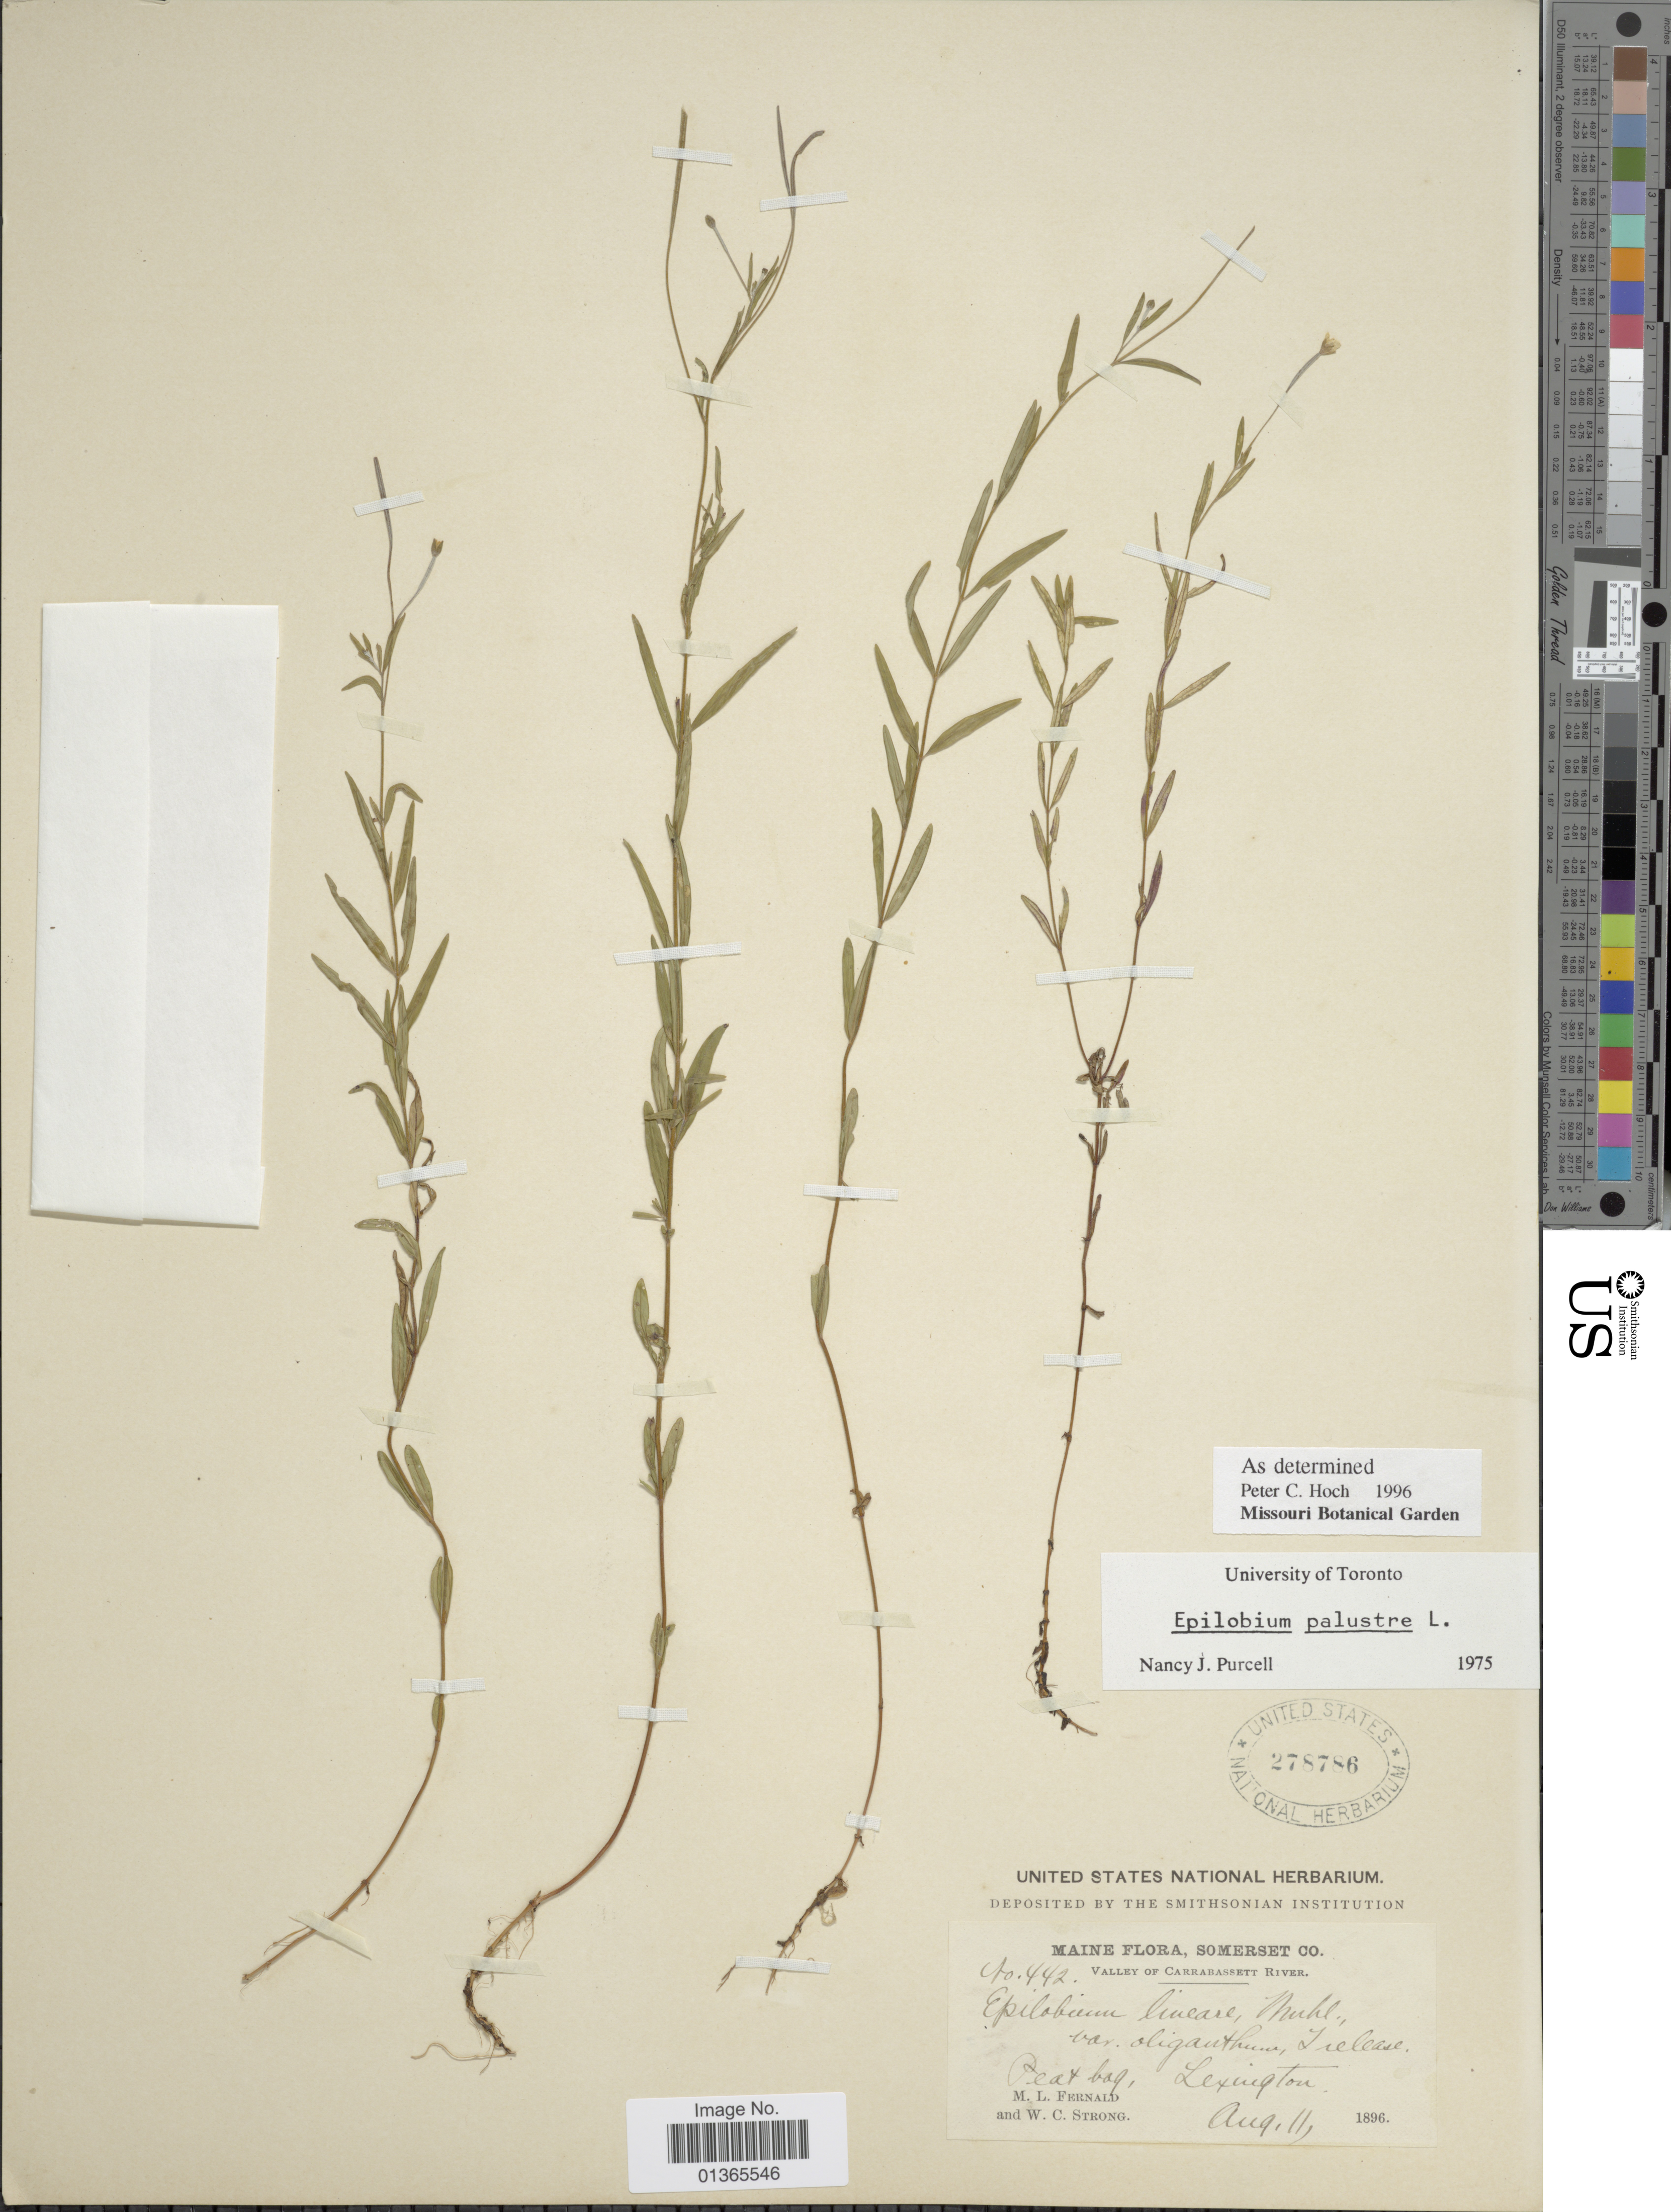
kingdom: Plantae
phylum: Tracheophyta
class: Magnoliopsida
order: Myrtales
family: Onagraceae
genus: Epilobium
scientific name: Epilobium palustre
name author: L.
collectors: M. L. Fernald & W. C. Strong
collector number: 442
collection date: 1896-08-11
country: United States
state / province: Maine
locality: Somerset Co. Valley of Carrabassett River. Peat bog, Lexington.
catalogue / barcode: US 278786